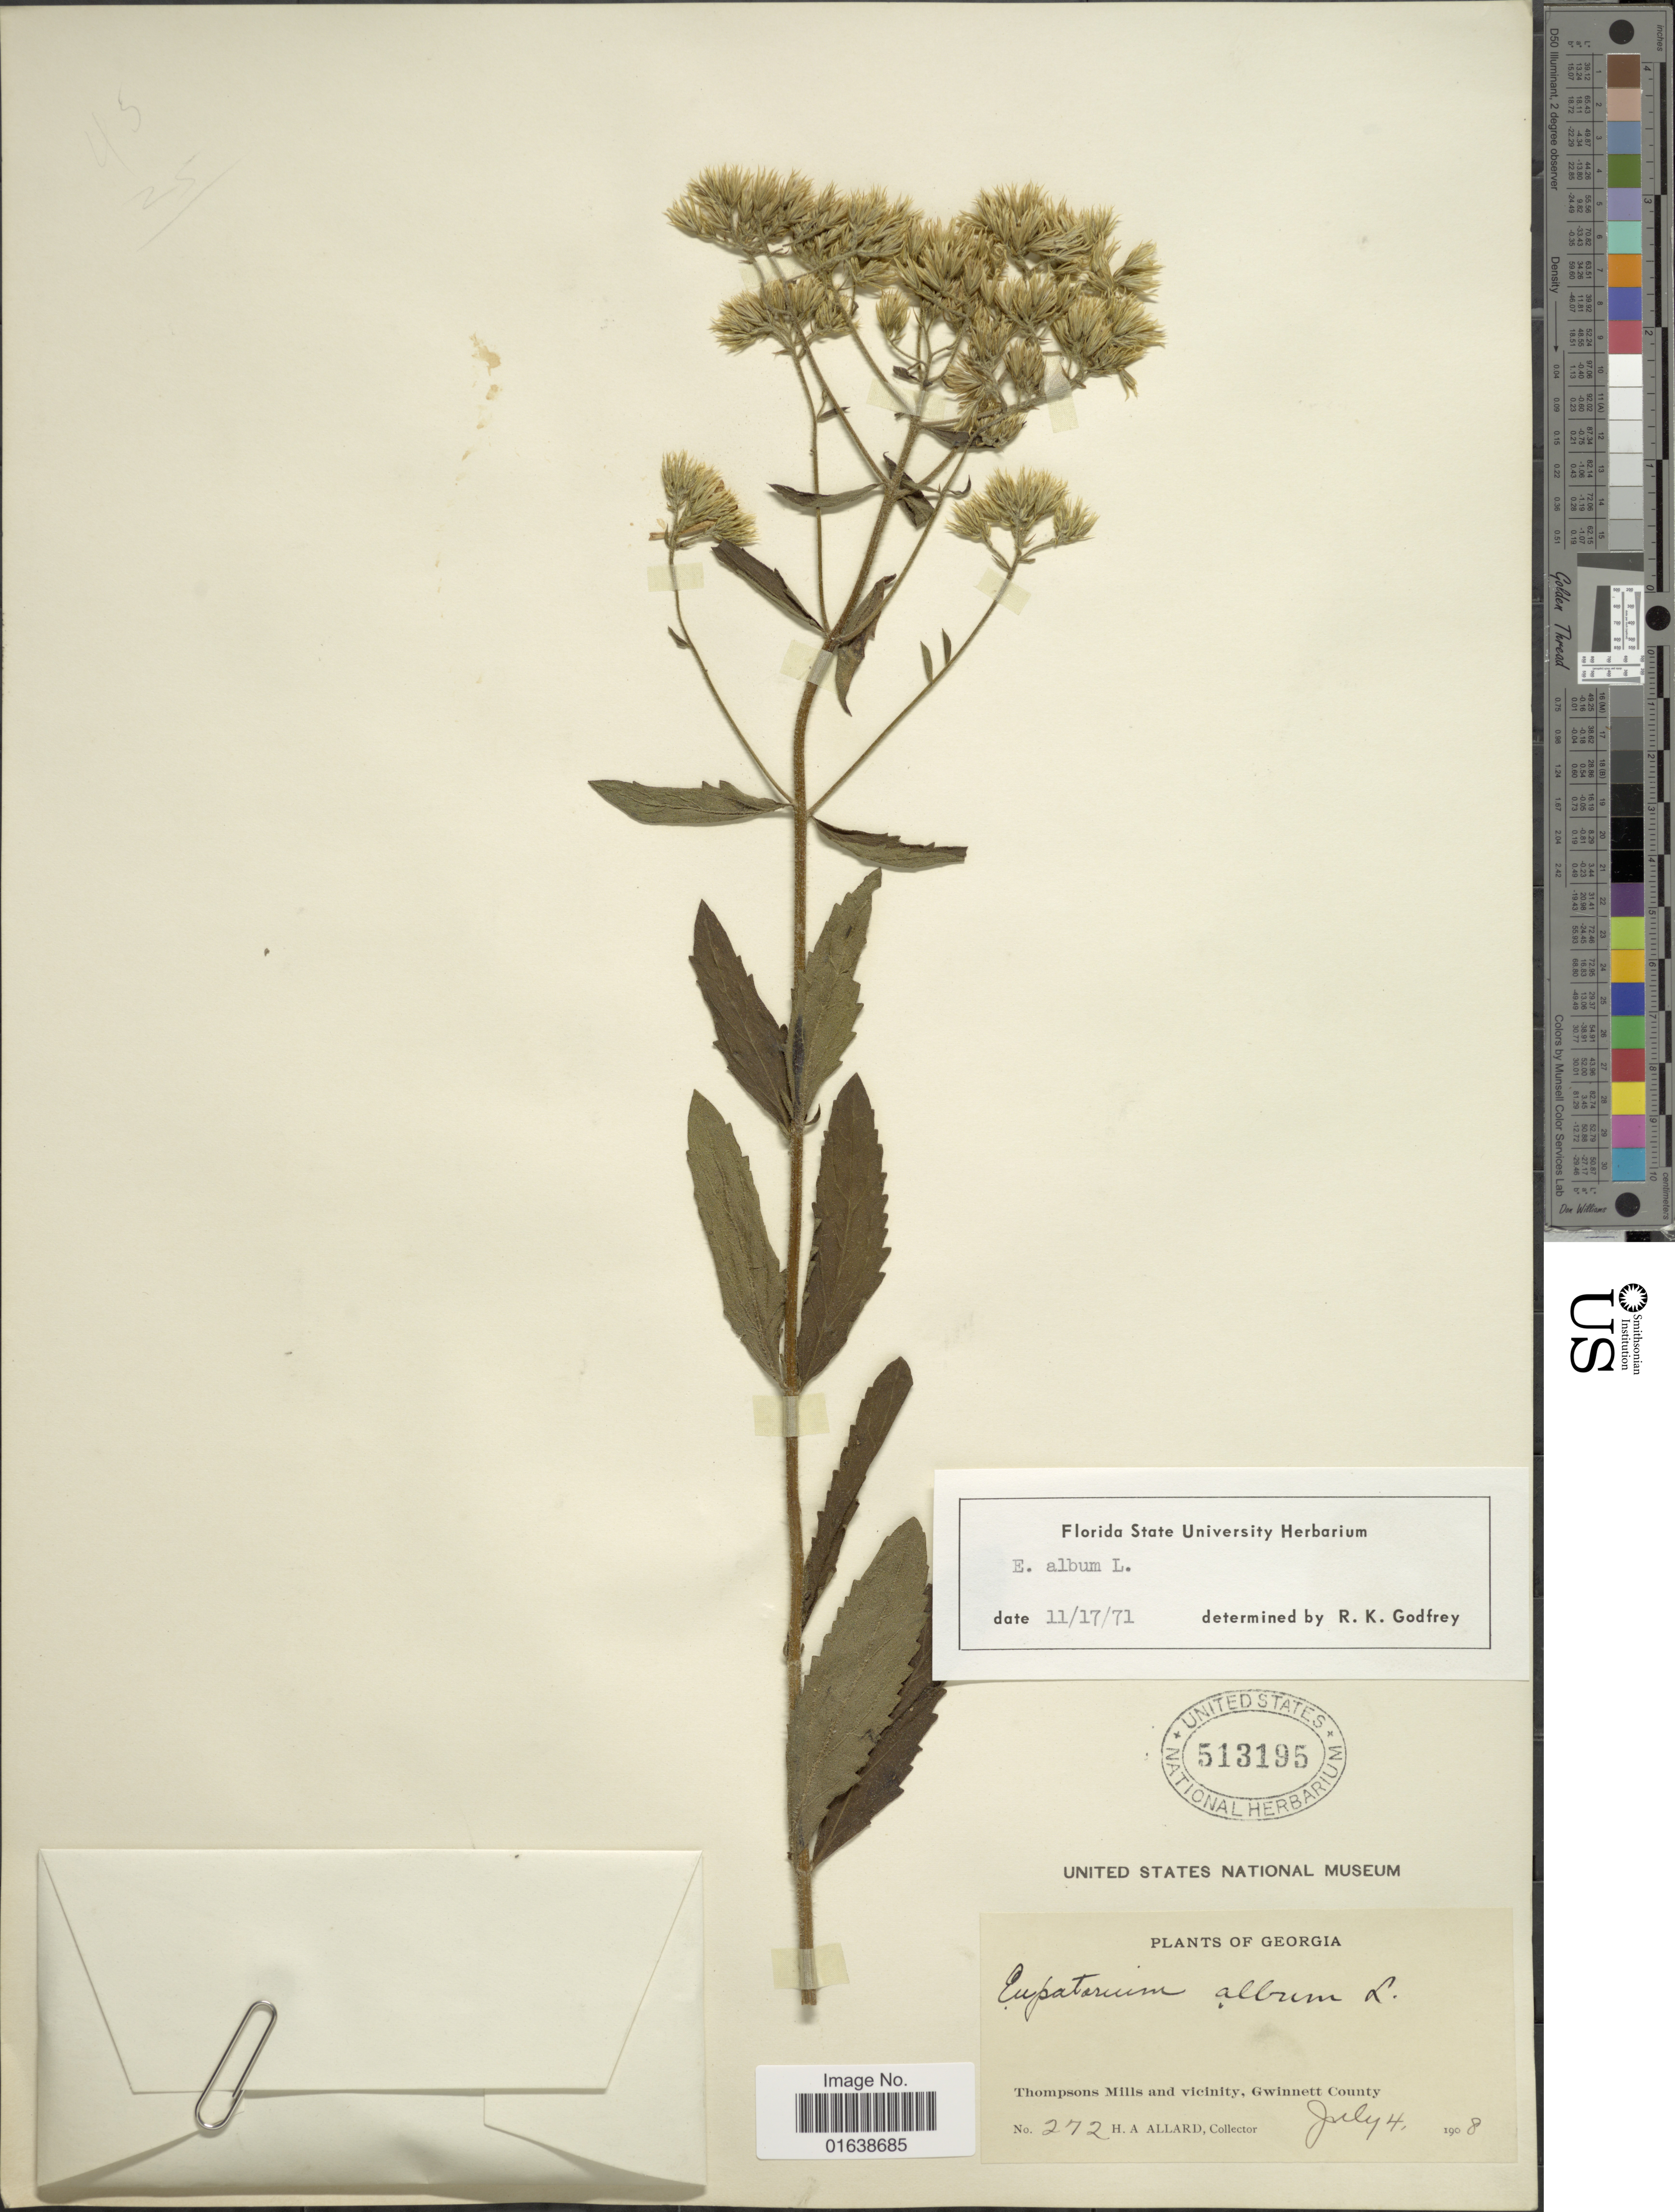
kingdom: Plantae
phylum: Tracheophyta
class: Magnoliopsida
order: Asterales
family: Asteraceae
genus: Eupatorium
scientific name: Eupatorium album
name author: L.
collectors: H. A. Allard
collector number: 272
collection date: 1908-07-04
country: United States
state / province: Georgia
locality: Georgia. Thompsons Mills and vicinity, Gwinnett County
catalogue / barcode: US 513195